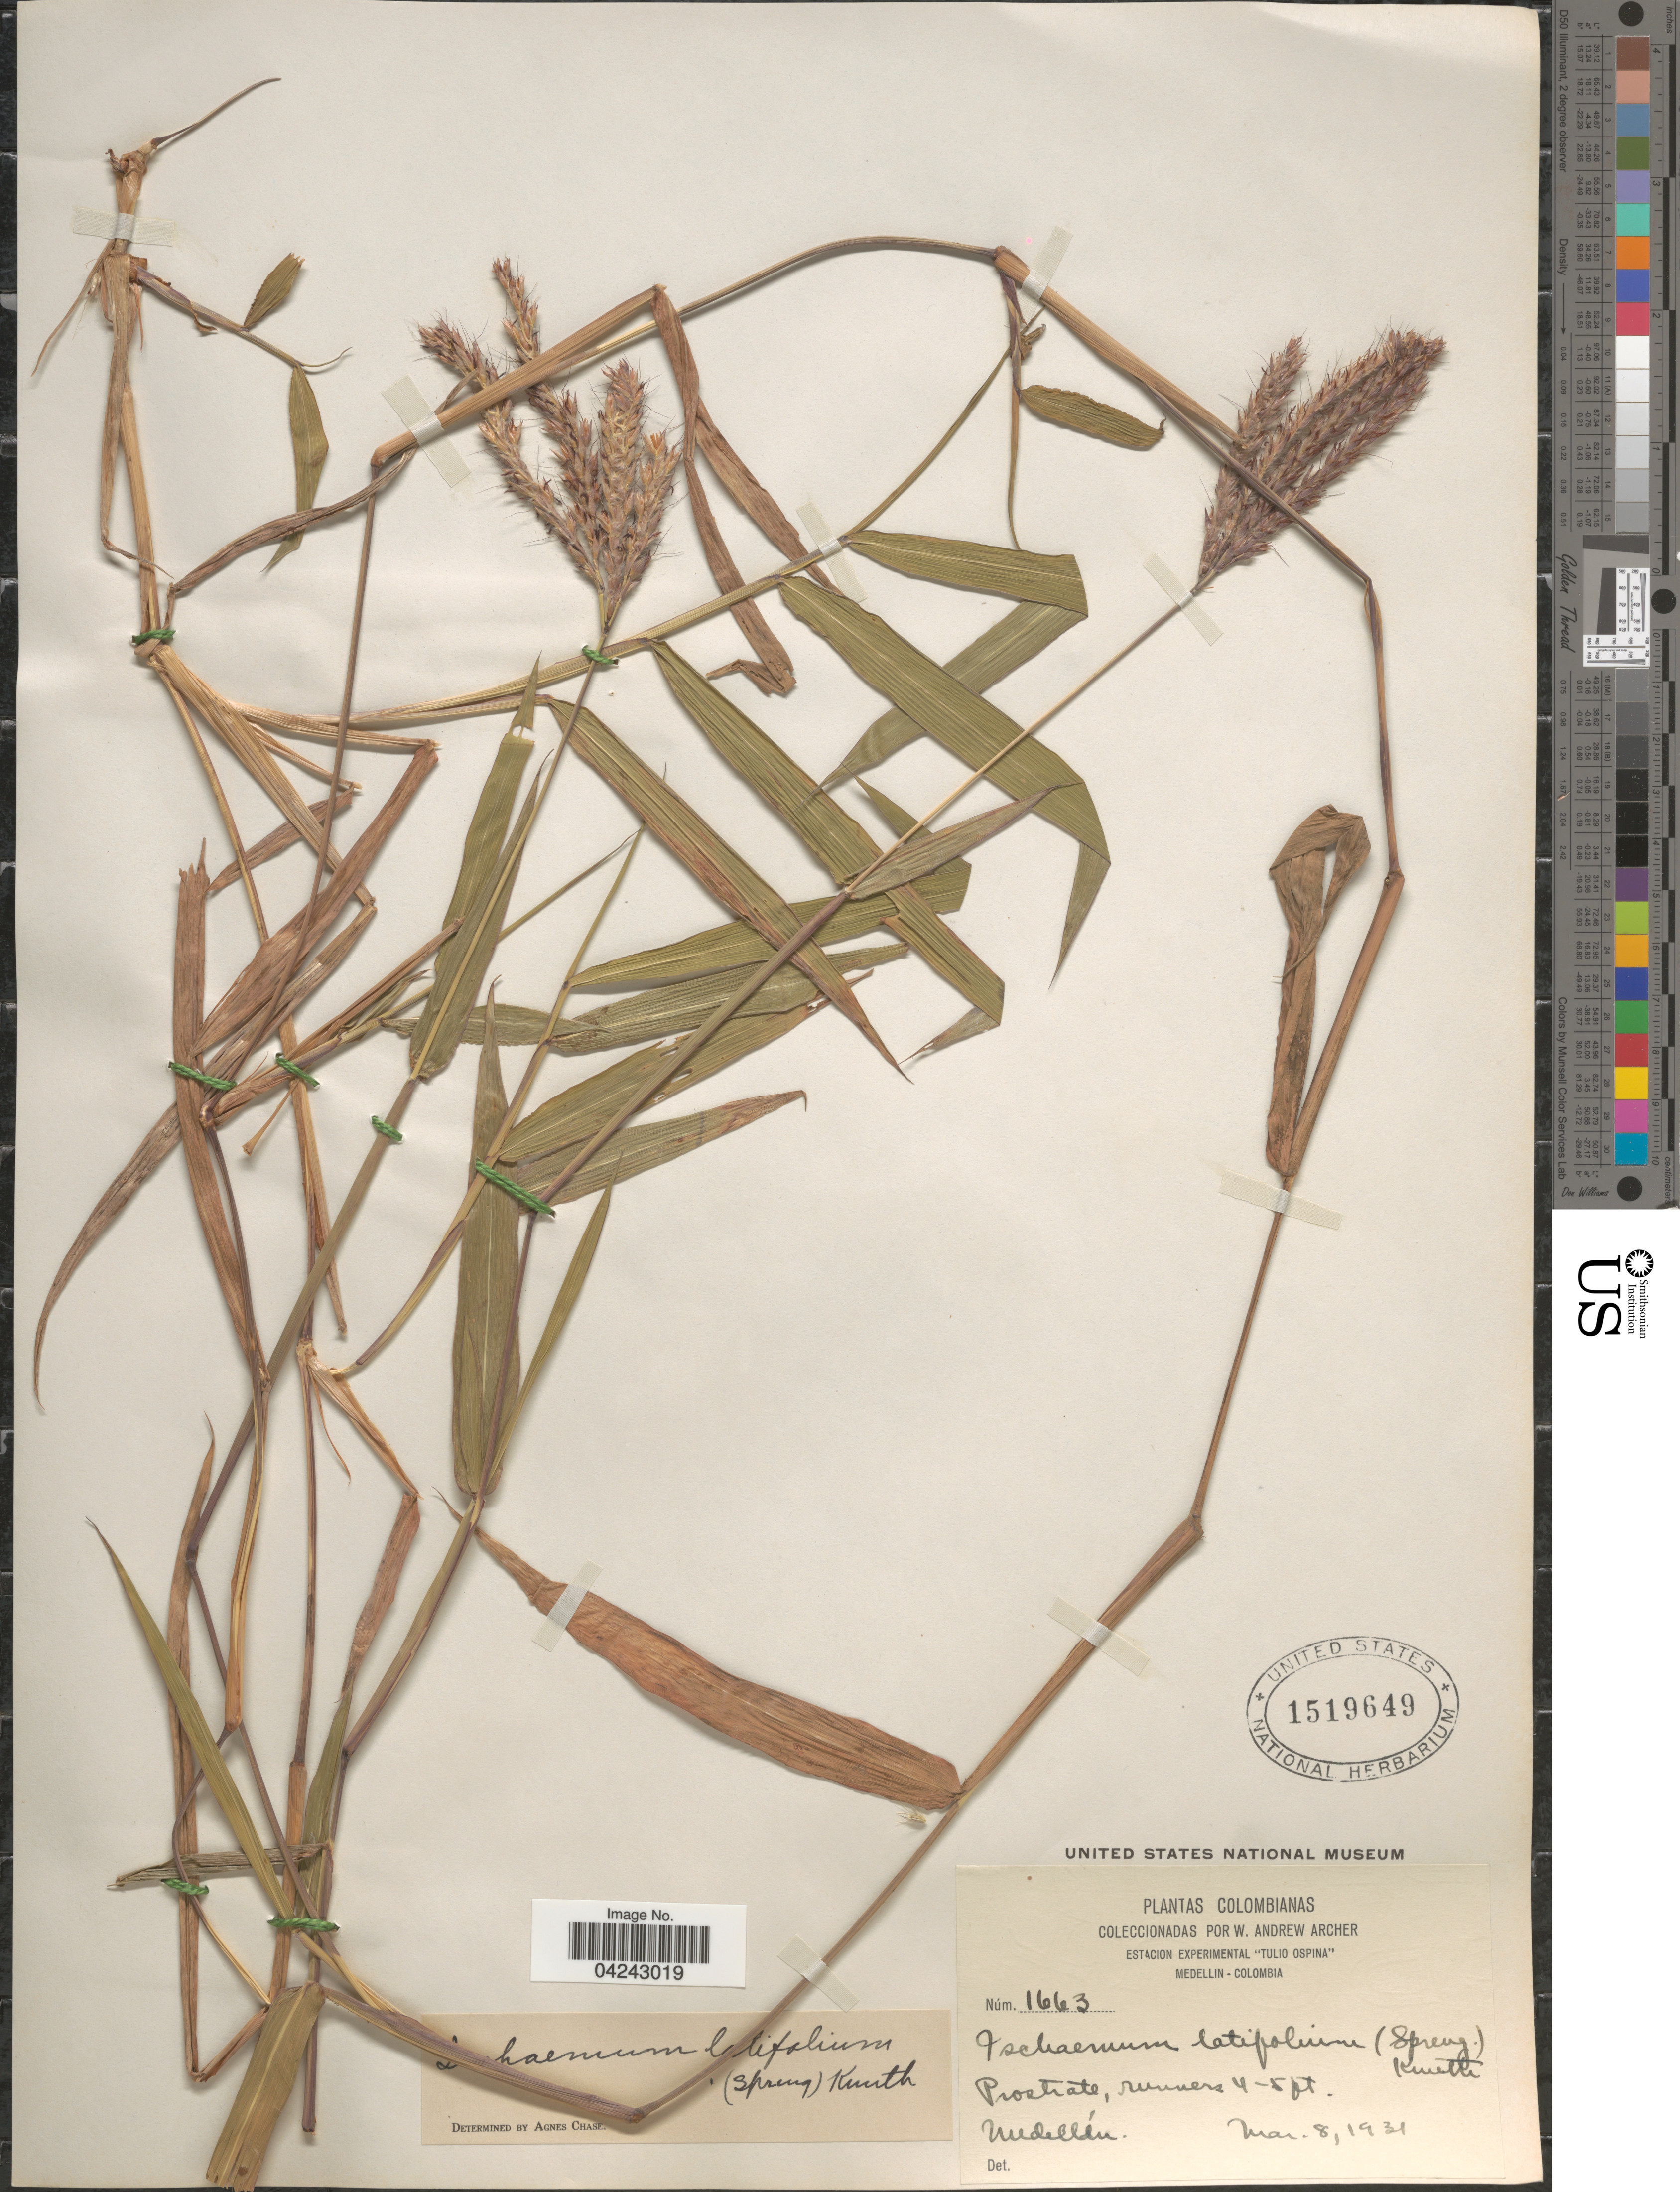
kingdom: Plantae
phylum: Tracheophyta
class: Liliopsida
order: Poales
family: Poaceae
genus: Ischaemum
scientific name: Ischaemum latifolium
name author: (Spreng.) Kunth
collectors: W. A. Archer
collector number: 1663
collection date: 1931-03-08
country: Colombia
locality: Estacion Experimental "Tulio Ospina". Medellin.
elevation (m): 1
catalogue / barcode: US 1519649